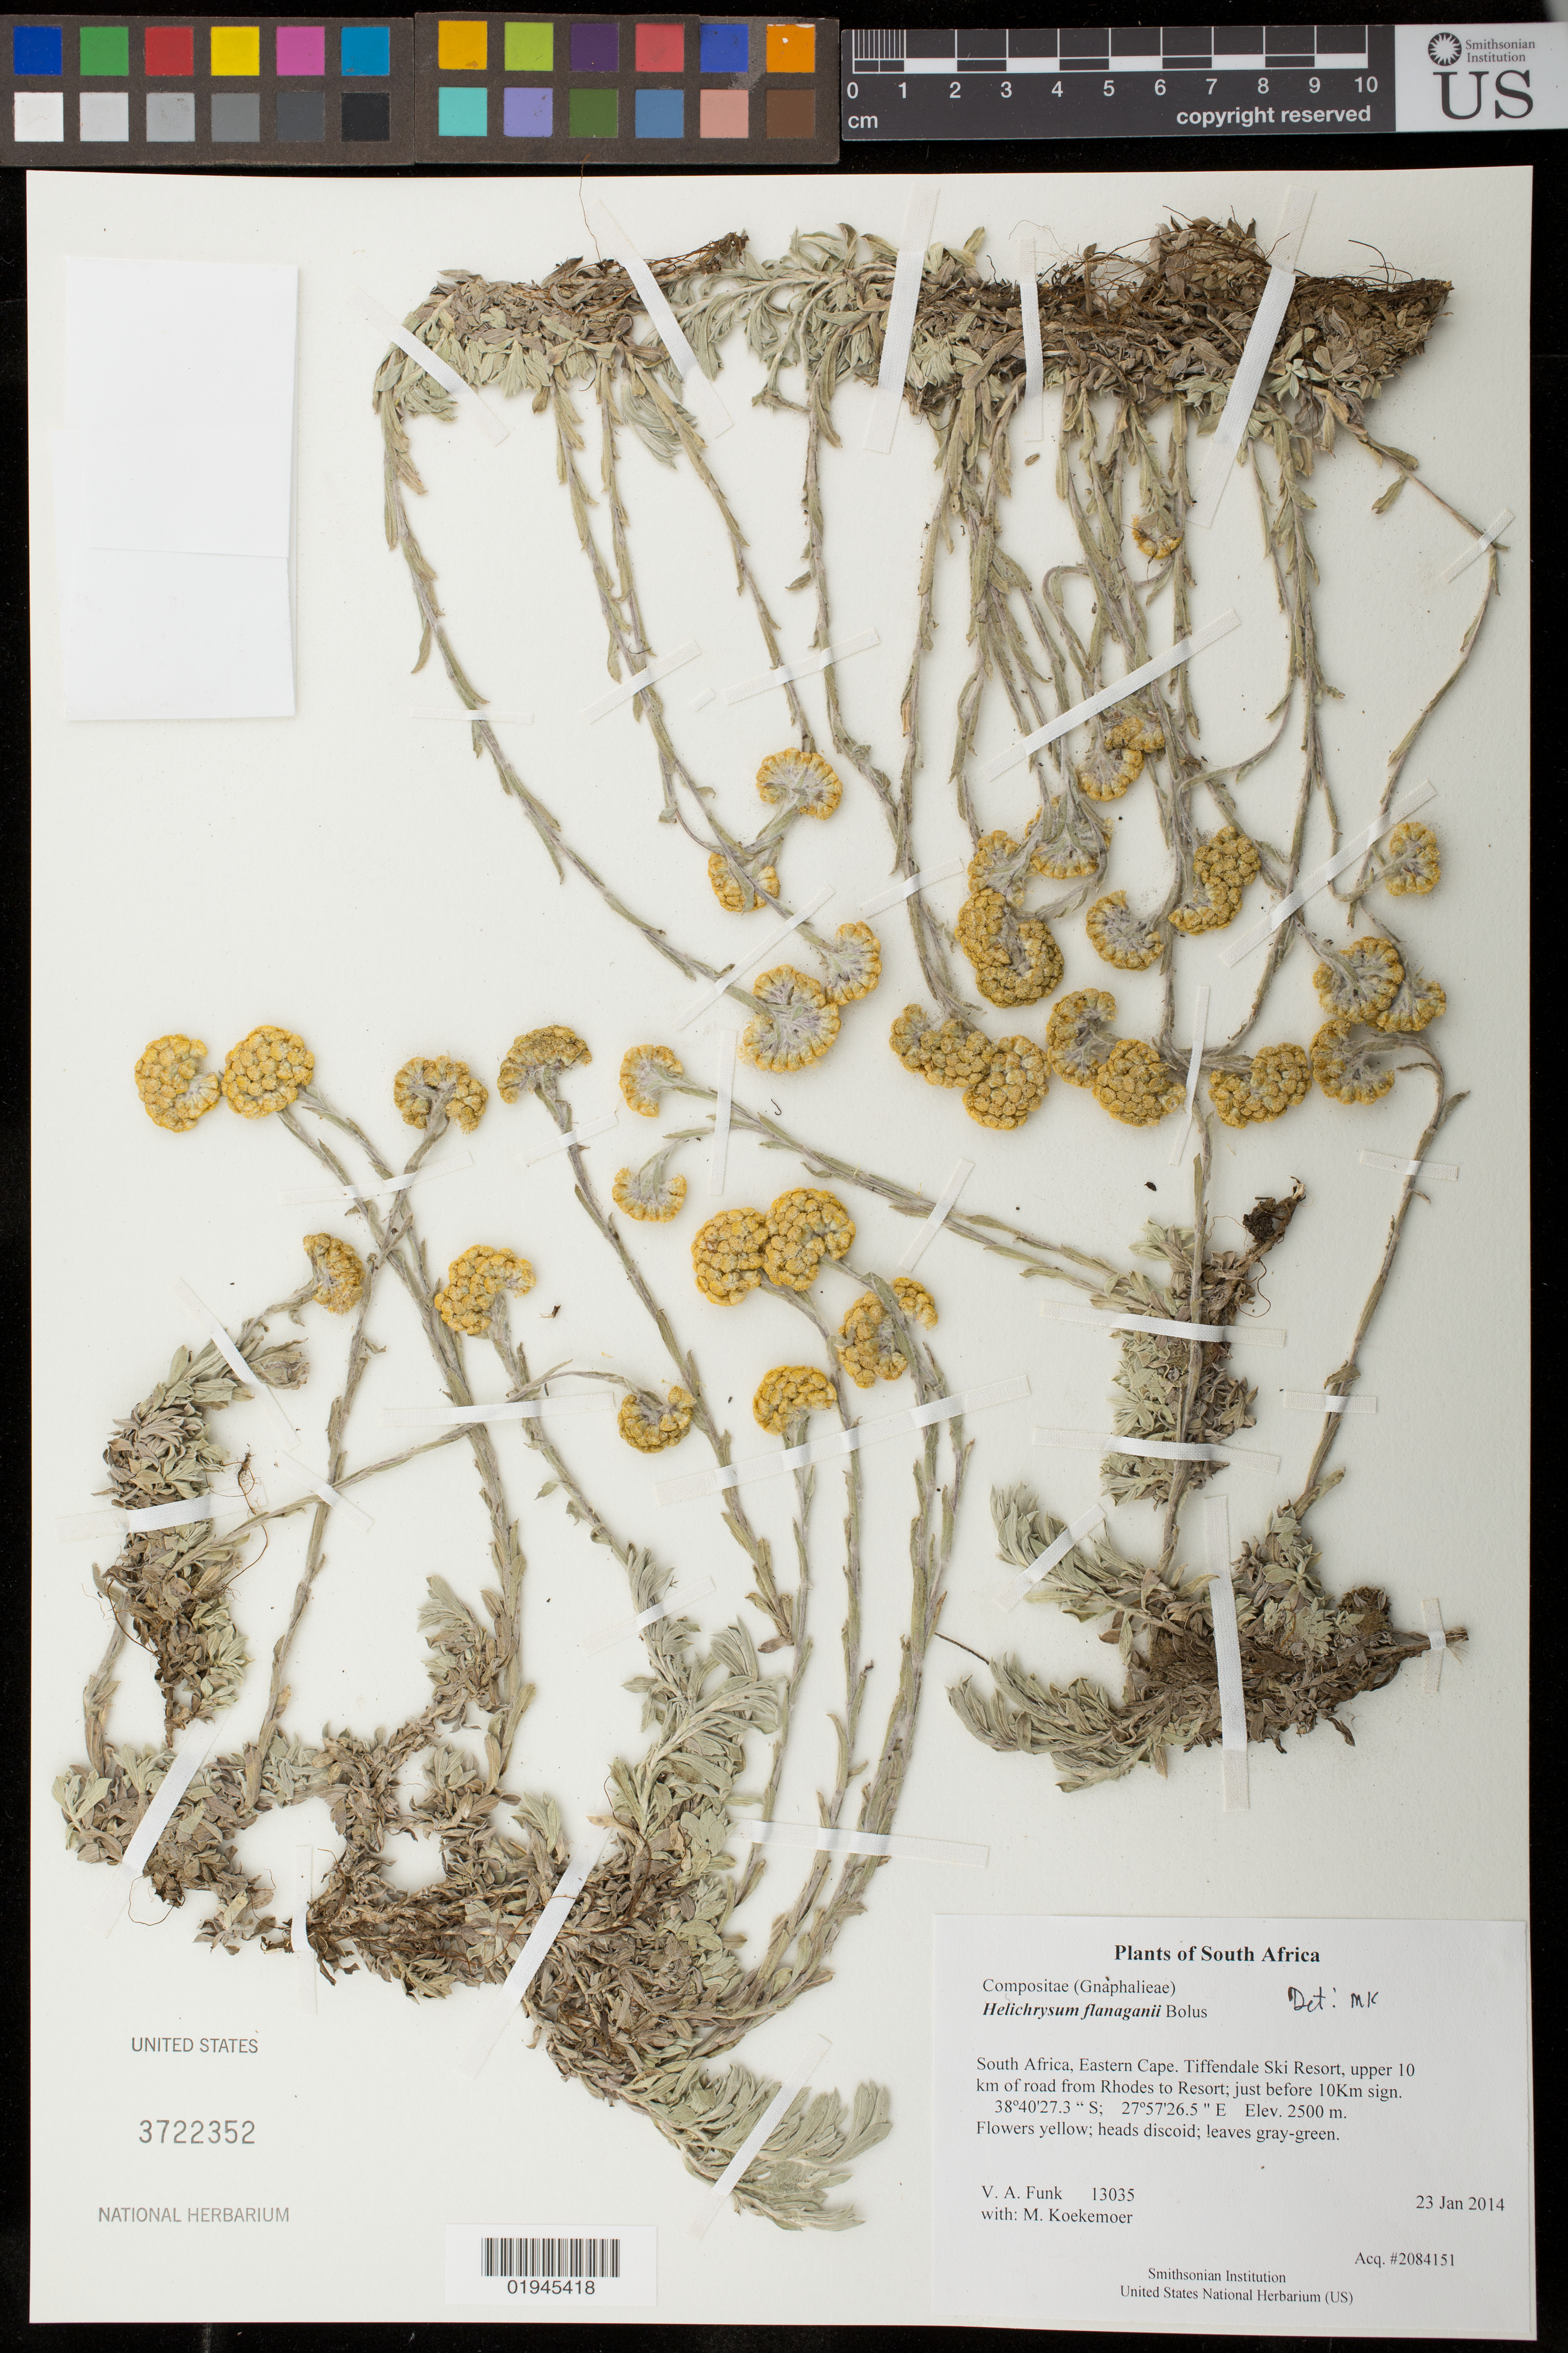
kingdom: Plantae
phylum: Tracheophyta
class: Magnoliopsida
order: Asterales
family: Asteraceae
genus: Helichrysum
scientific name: Helichrysum flanaganii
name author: Bolus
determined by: Koekemoer, M.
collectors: M. Koekemoer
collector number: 13035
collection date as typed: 23 Jan 2014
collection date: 2014-01-23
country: South Africa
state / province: Eastern Cape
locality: Tiffendale Ski Resort, upper 10 km of road from Rhodes to Resort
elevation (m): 2500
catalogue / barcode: US 3722352